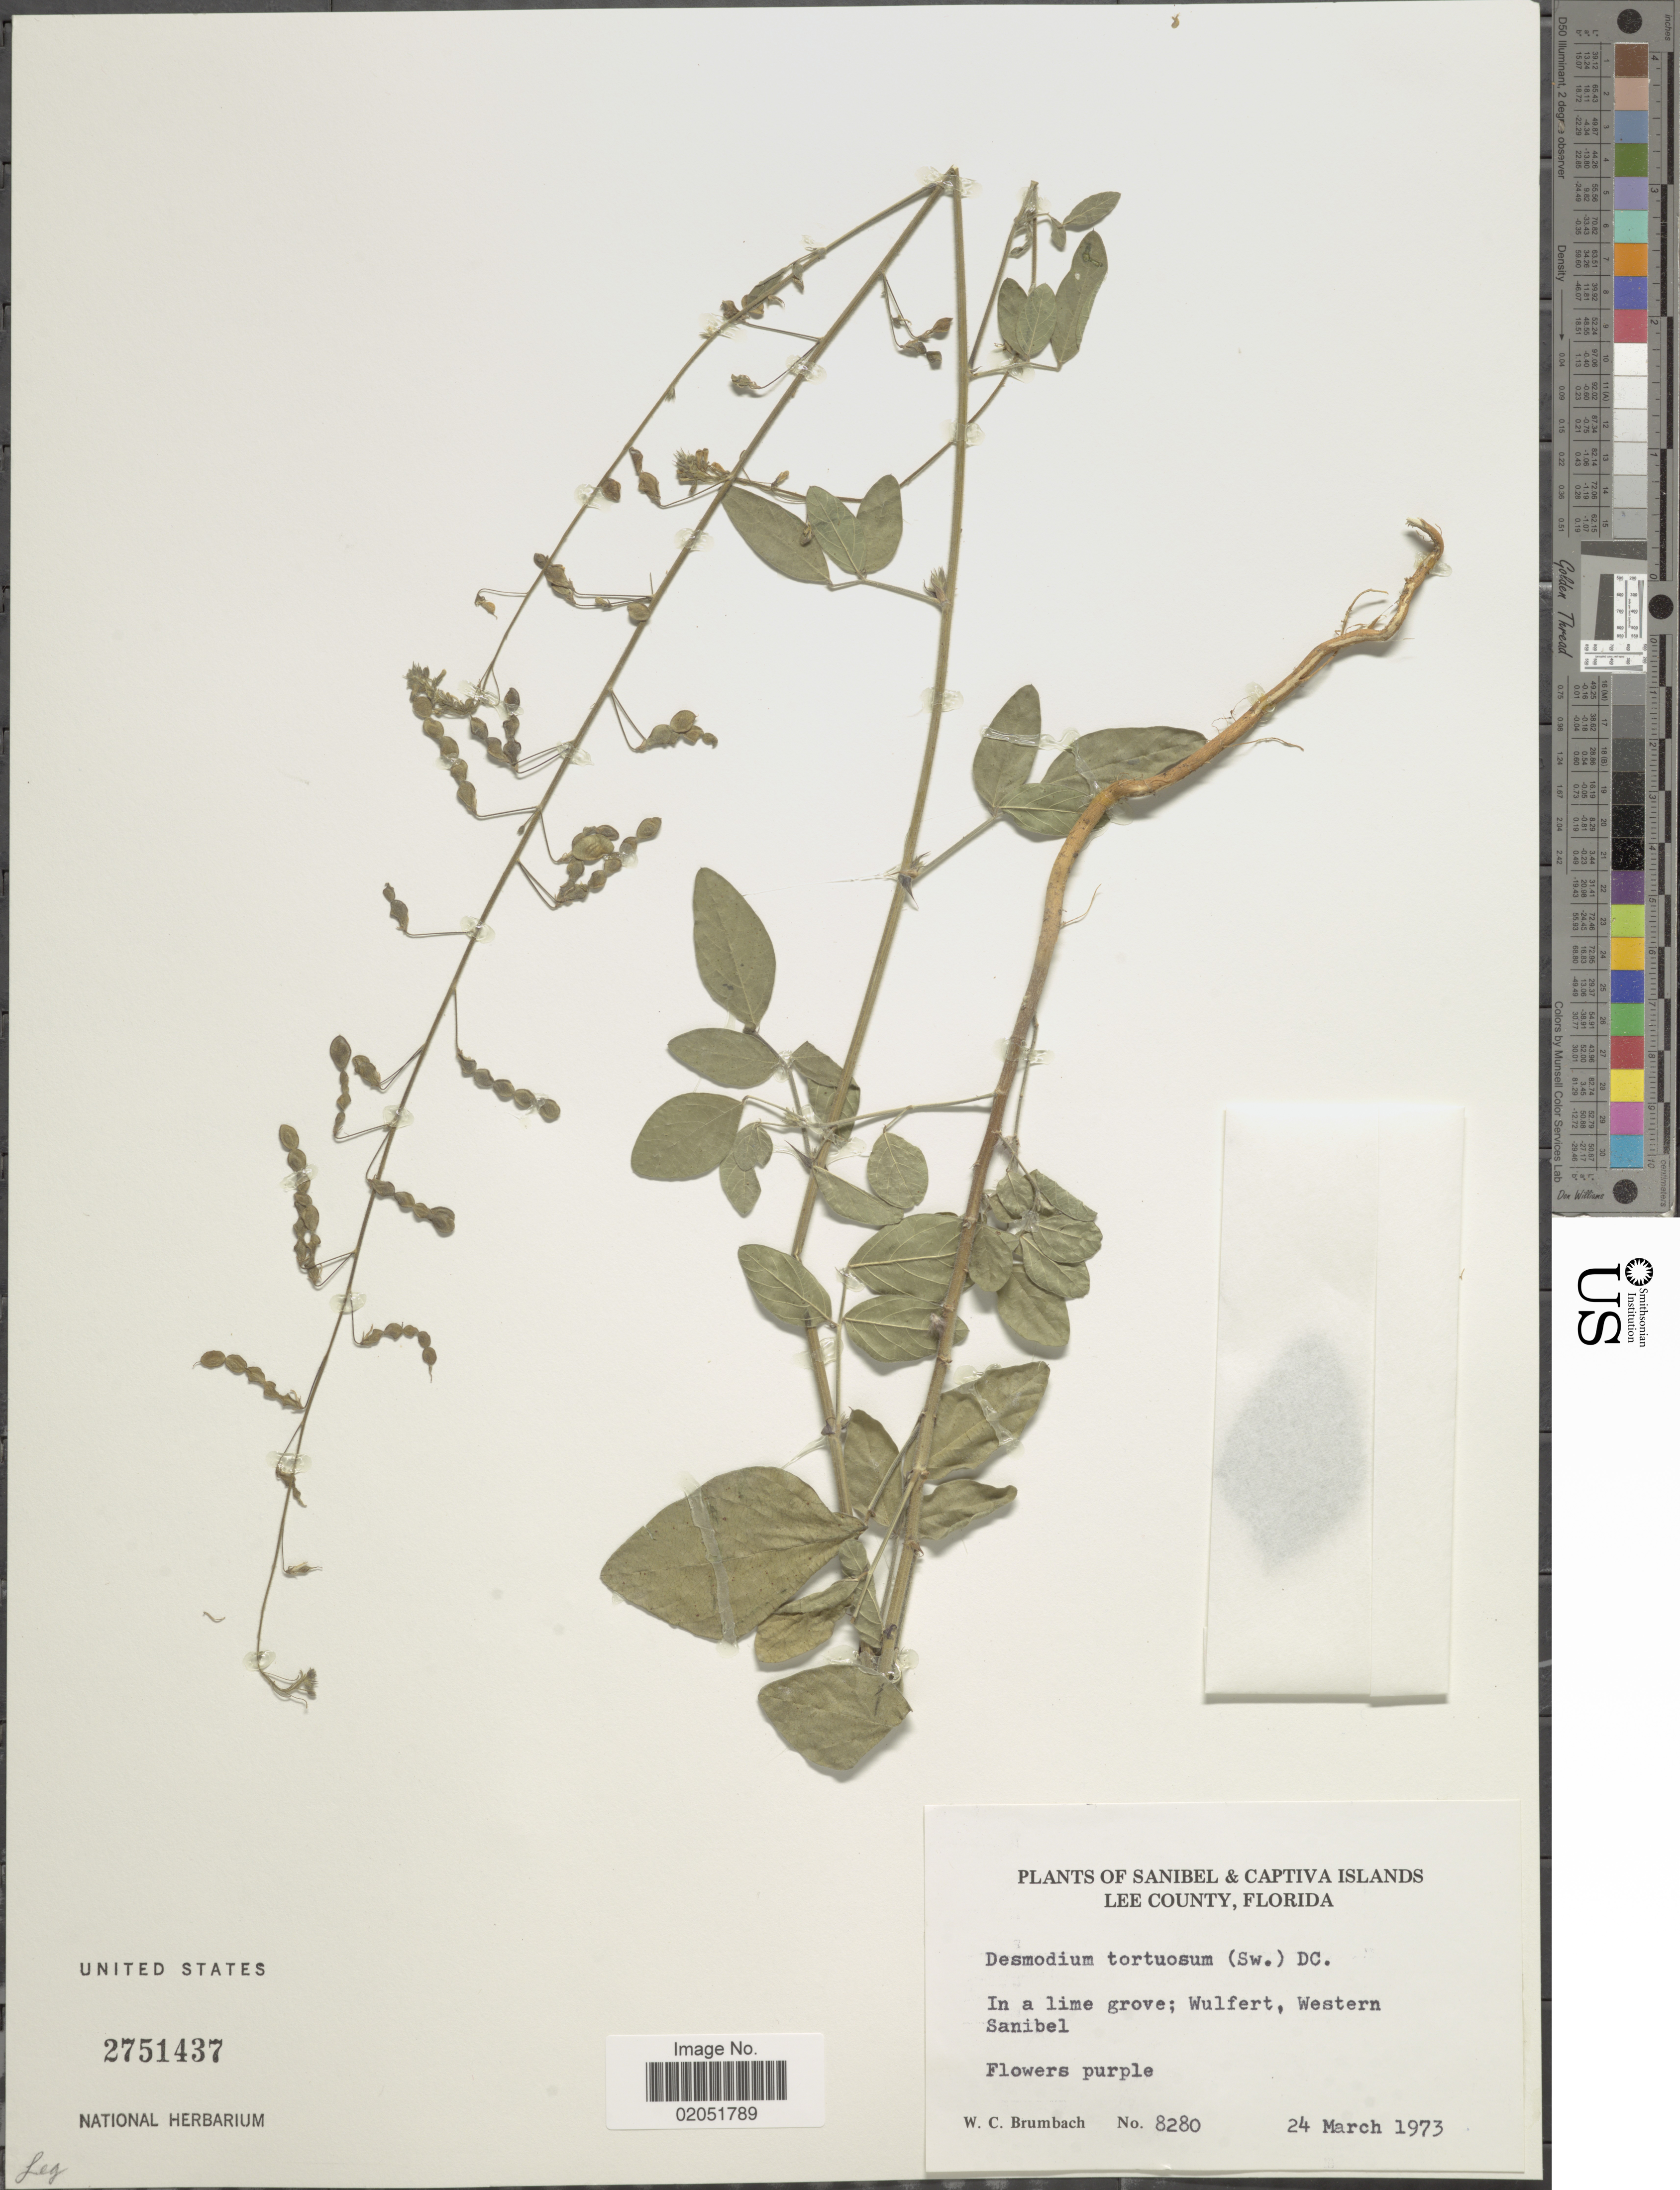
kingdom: Plantae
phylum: Tracheophyta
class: Magnoliopsida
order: Fabales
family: Fabaceae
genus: Desmodium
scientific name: Desmodium tortuosum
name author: (Sw.) DC.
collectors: W. C. Brumbach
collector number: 8280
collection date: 1973-03-24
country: United States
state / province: Florida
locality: Sanibel & Captiva Islands, Lee County, Florida. In a lime grove.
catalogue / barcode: US 2751437